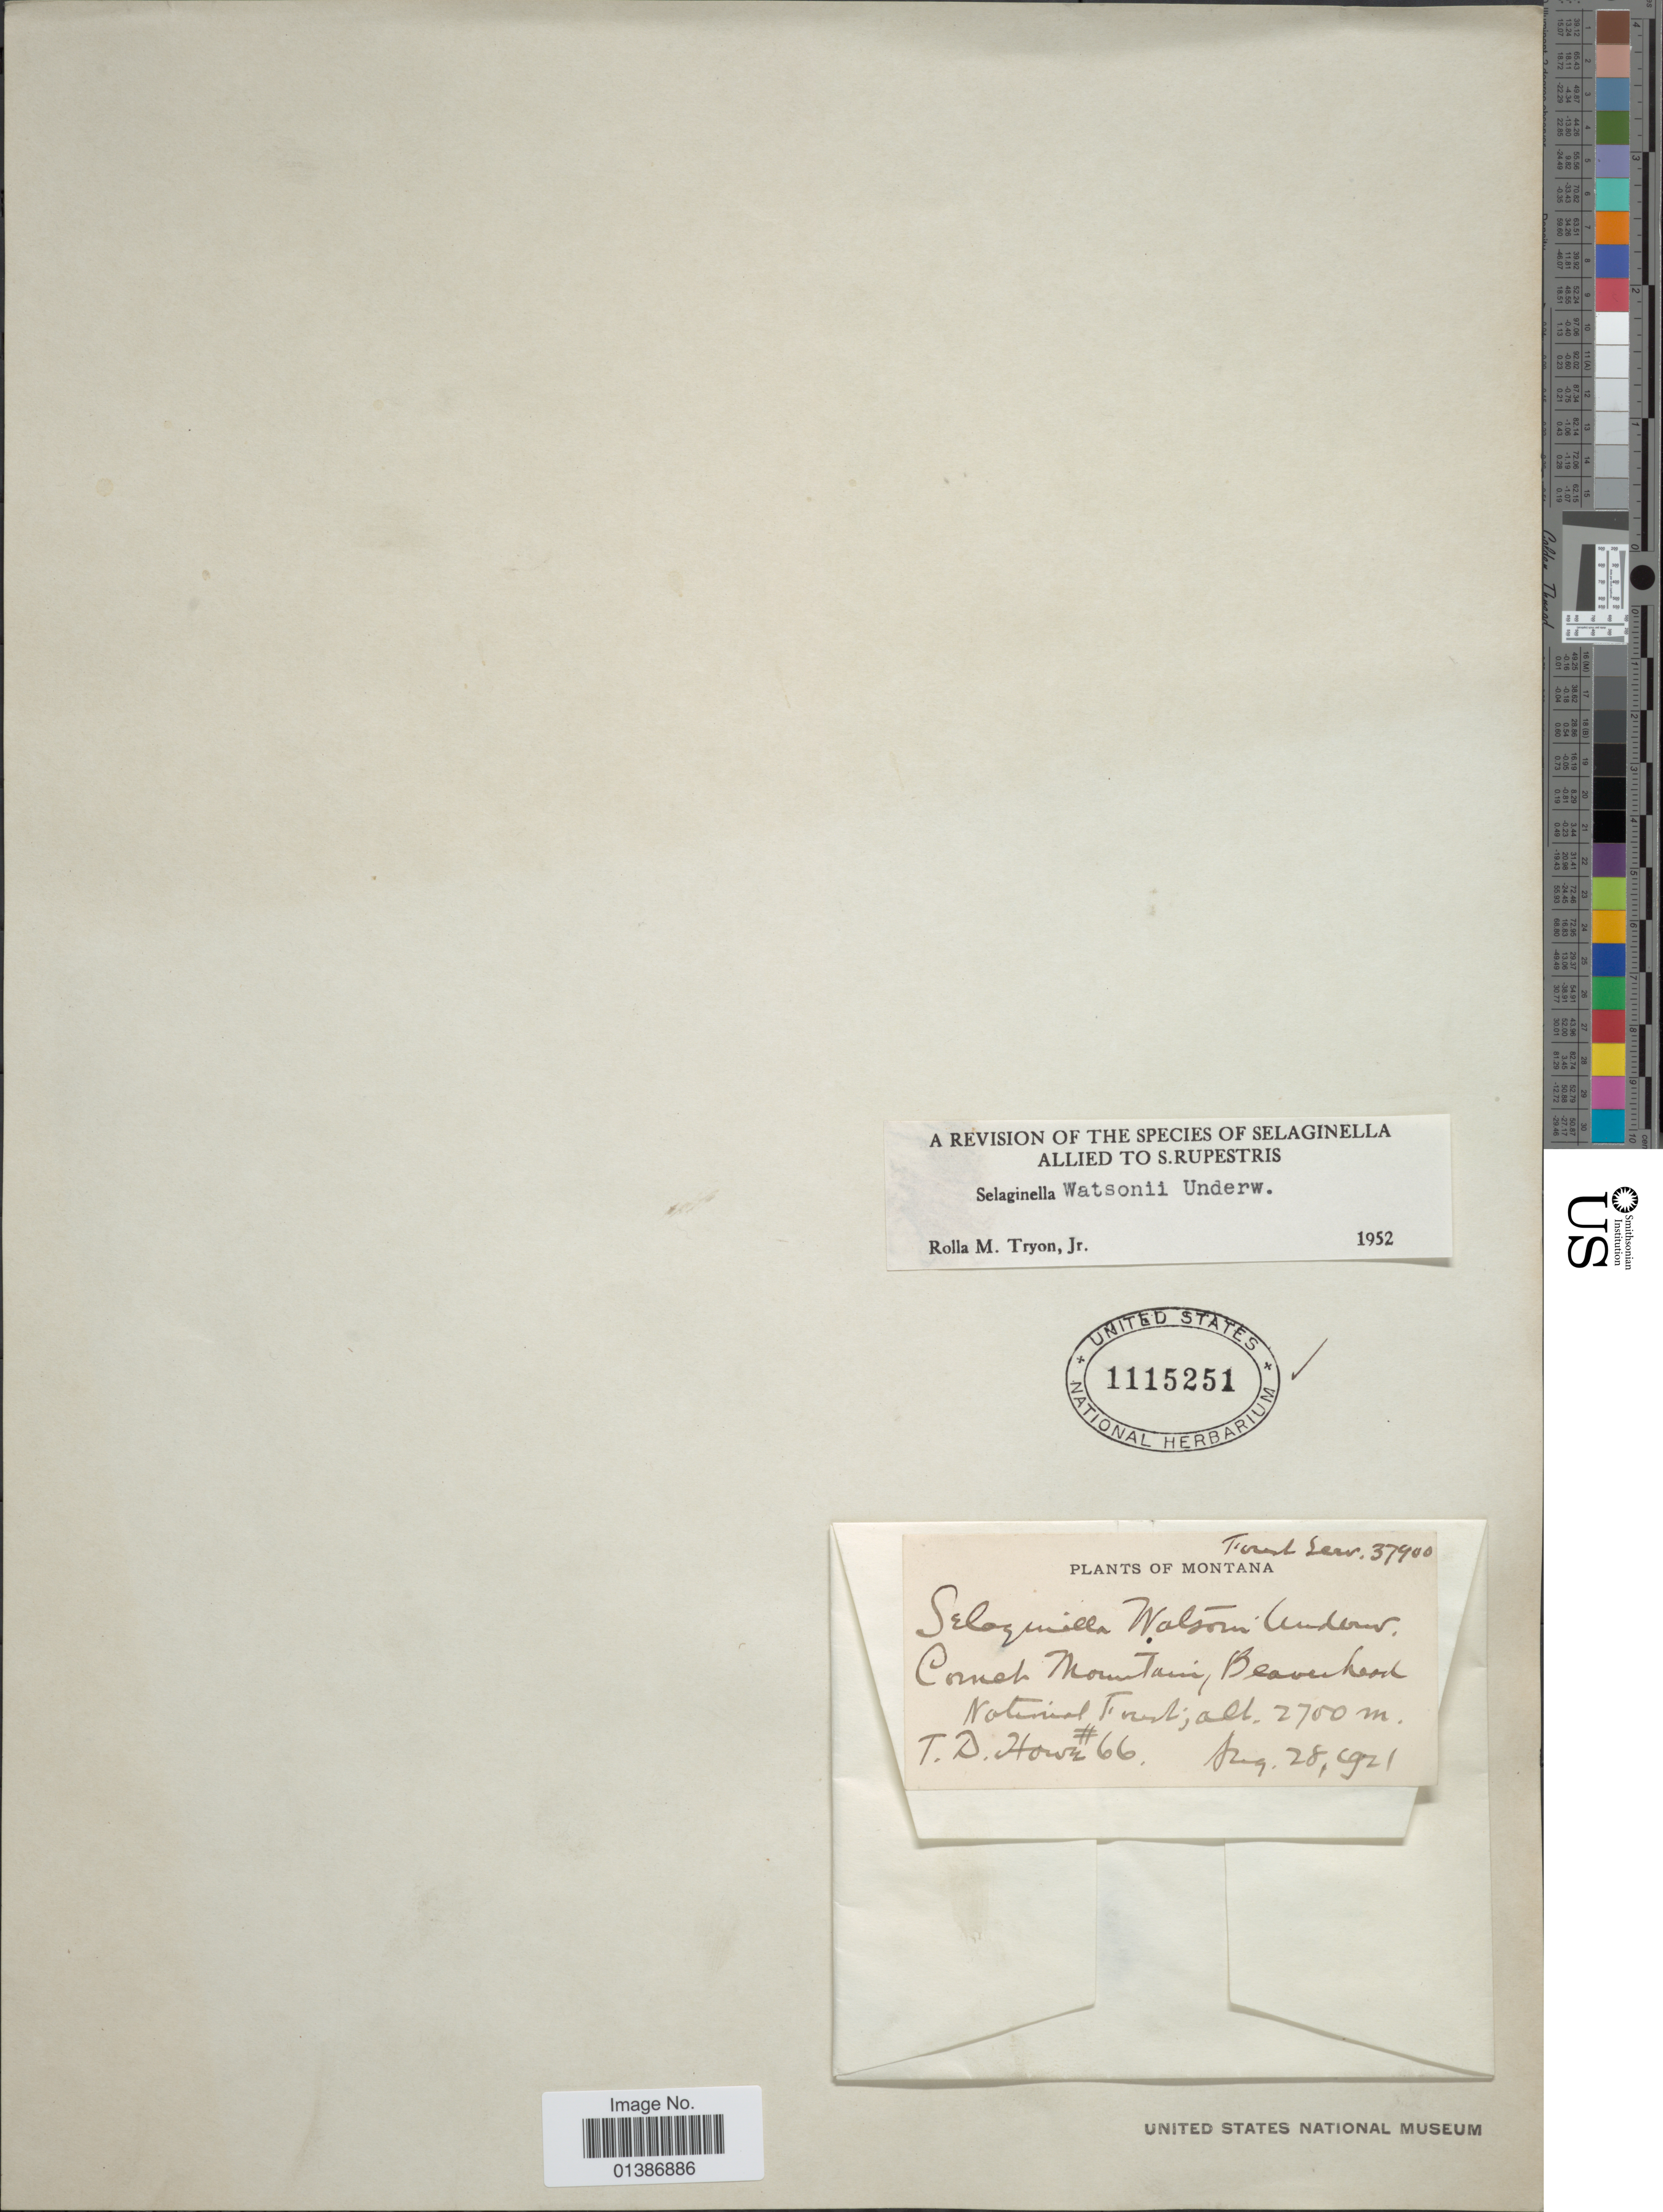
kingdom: Plantae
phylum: Tracheophyta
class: Lycopodiopsida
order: Selaginellales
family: Selaginellaceae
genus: Selaginella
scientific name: Selaginella watsonii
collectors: T. Howe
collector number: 66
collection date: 1921-08-28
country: United States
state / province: Montana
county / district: Beaverhead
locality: Cornet Mountain, Beaverhead National Forest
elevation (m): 2700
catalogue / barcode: US 1115251